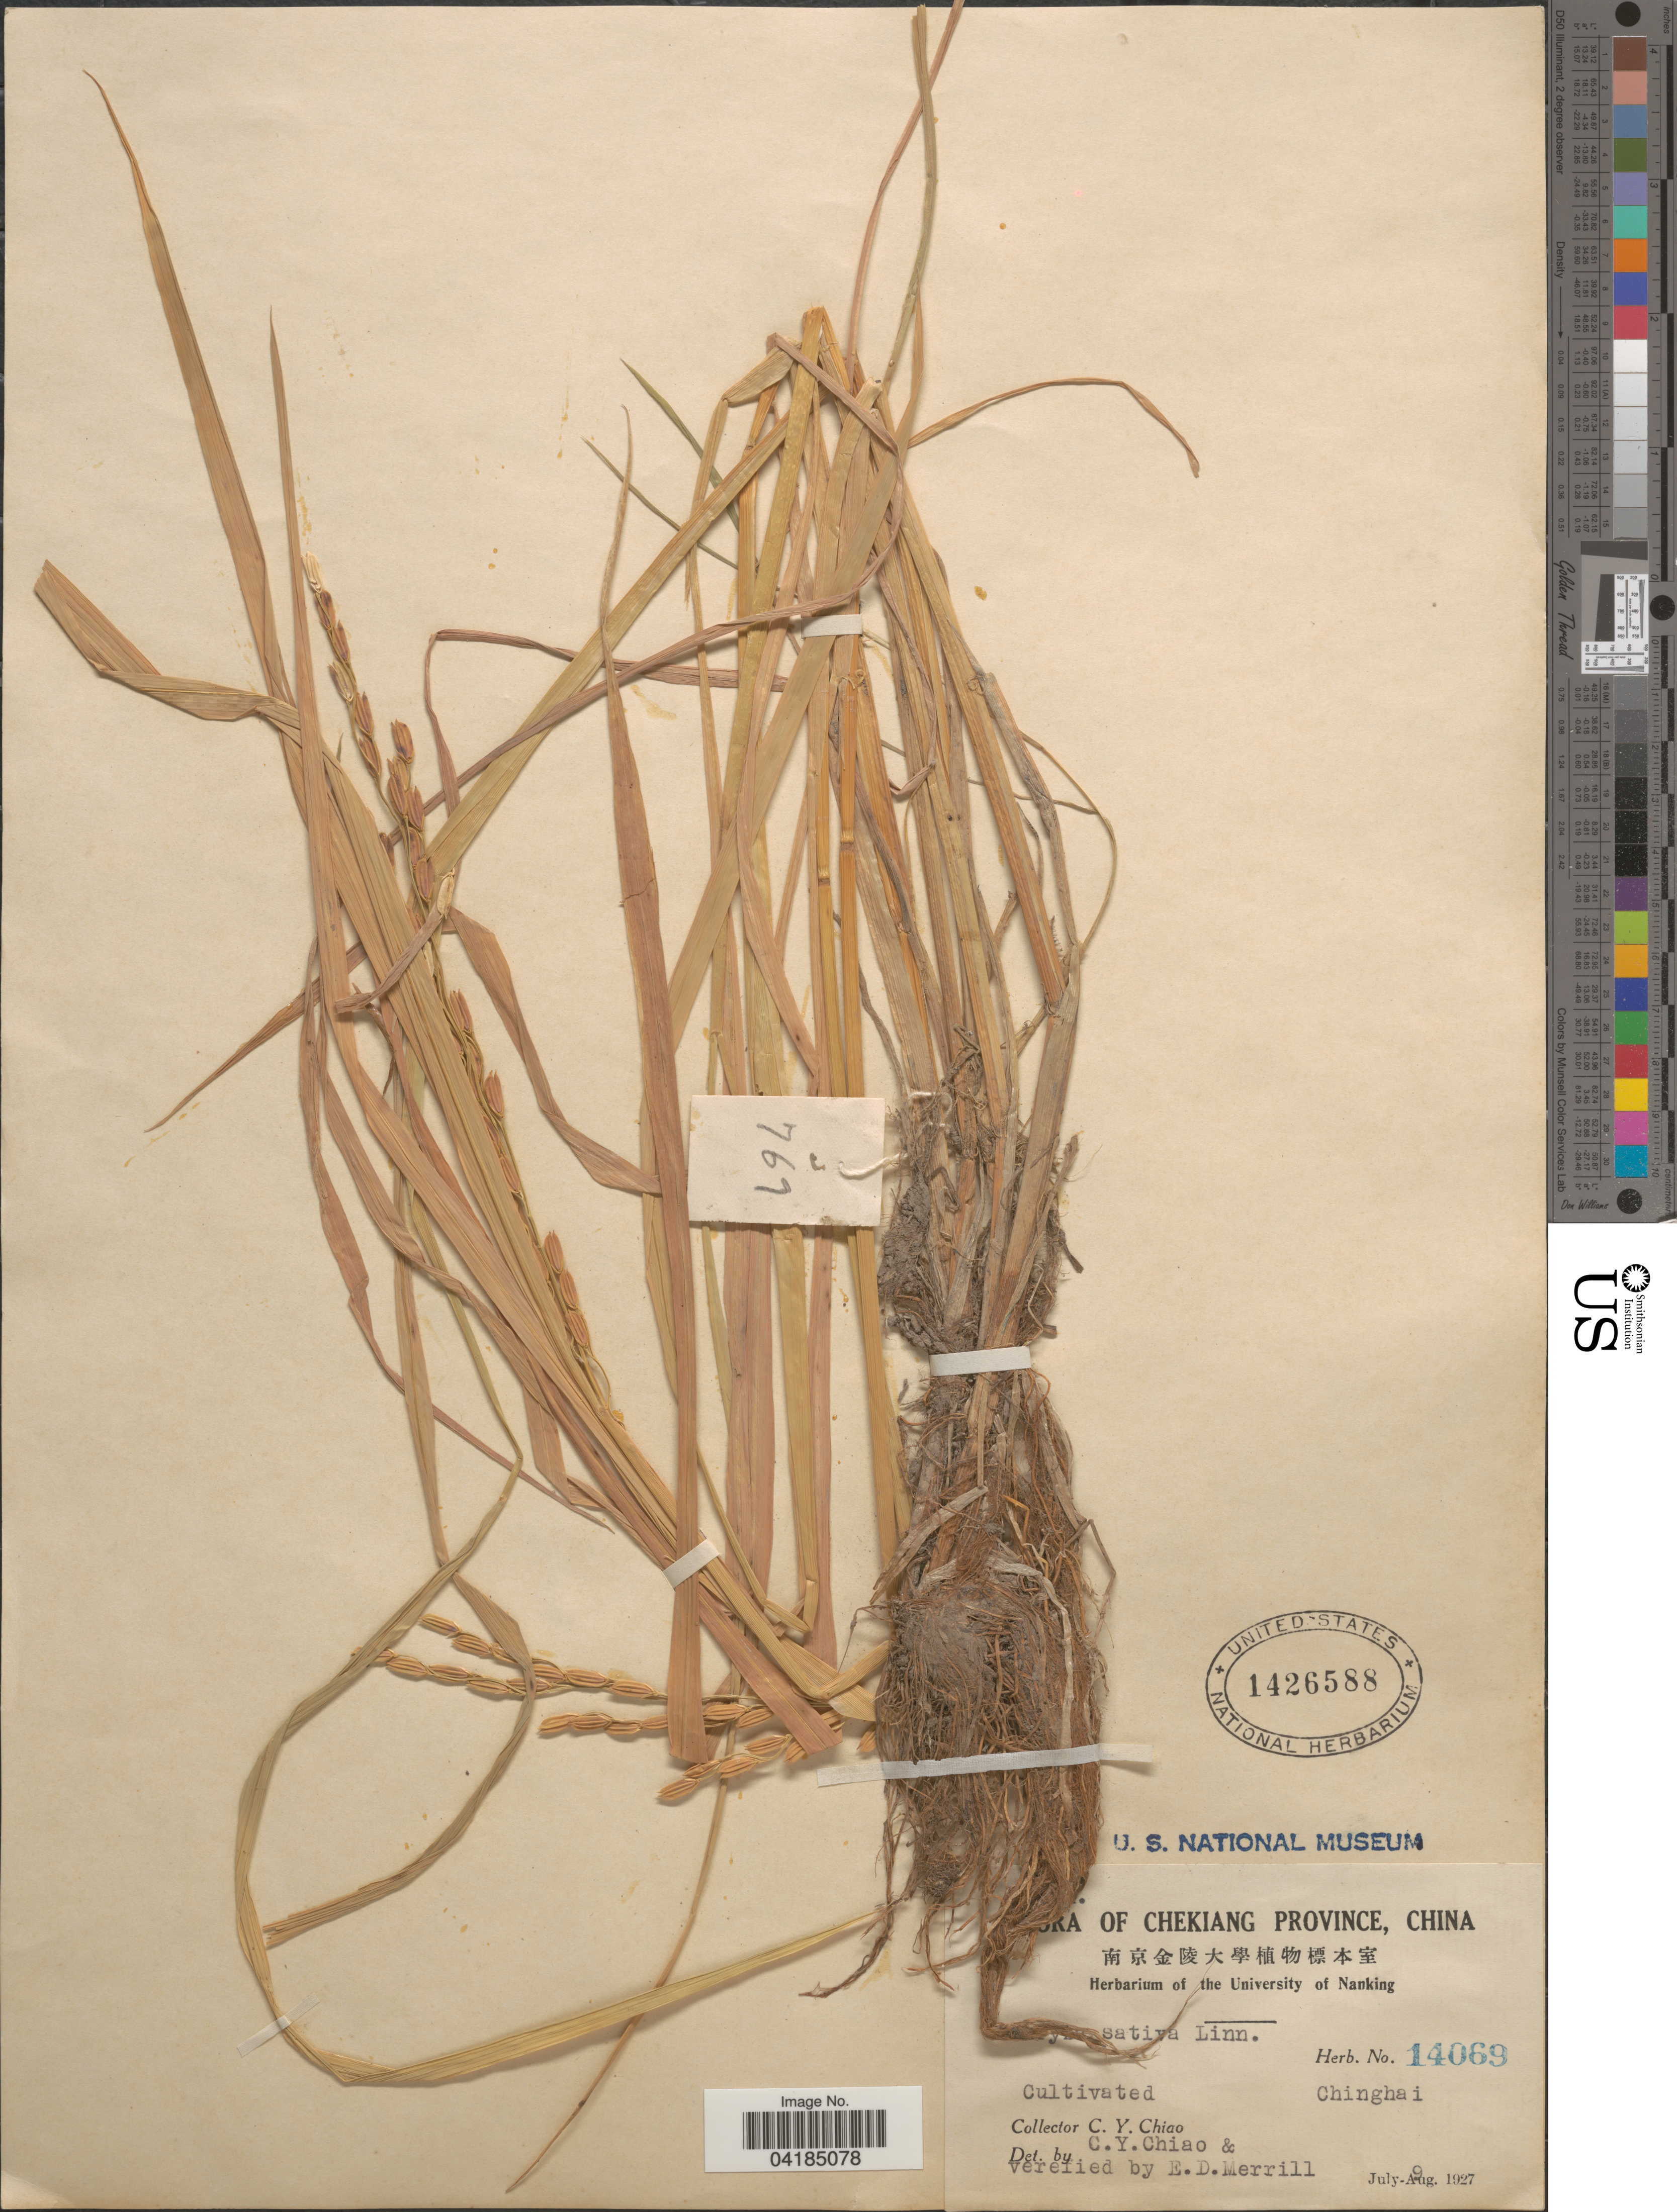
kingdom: Plantae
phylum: Tracheophyta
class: Liliopsida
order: Poales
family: Poaceae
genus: Oryza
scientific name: Oryza sativa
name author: L.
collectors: C. Y. Chiao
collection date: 1927-07-09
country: China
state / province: Zhejiang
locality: Chekiang Province. Chinghai.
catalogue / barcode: US 1426588